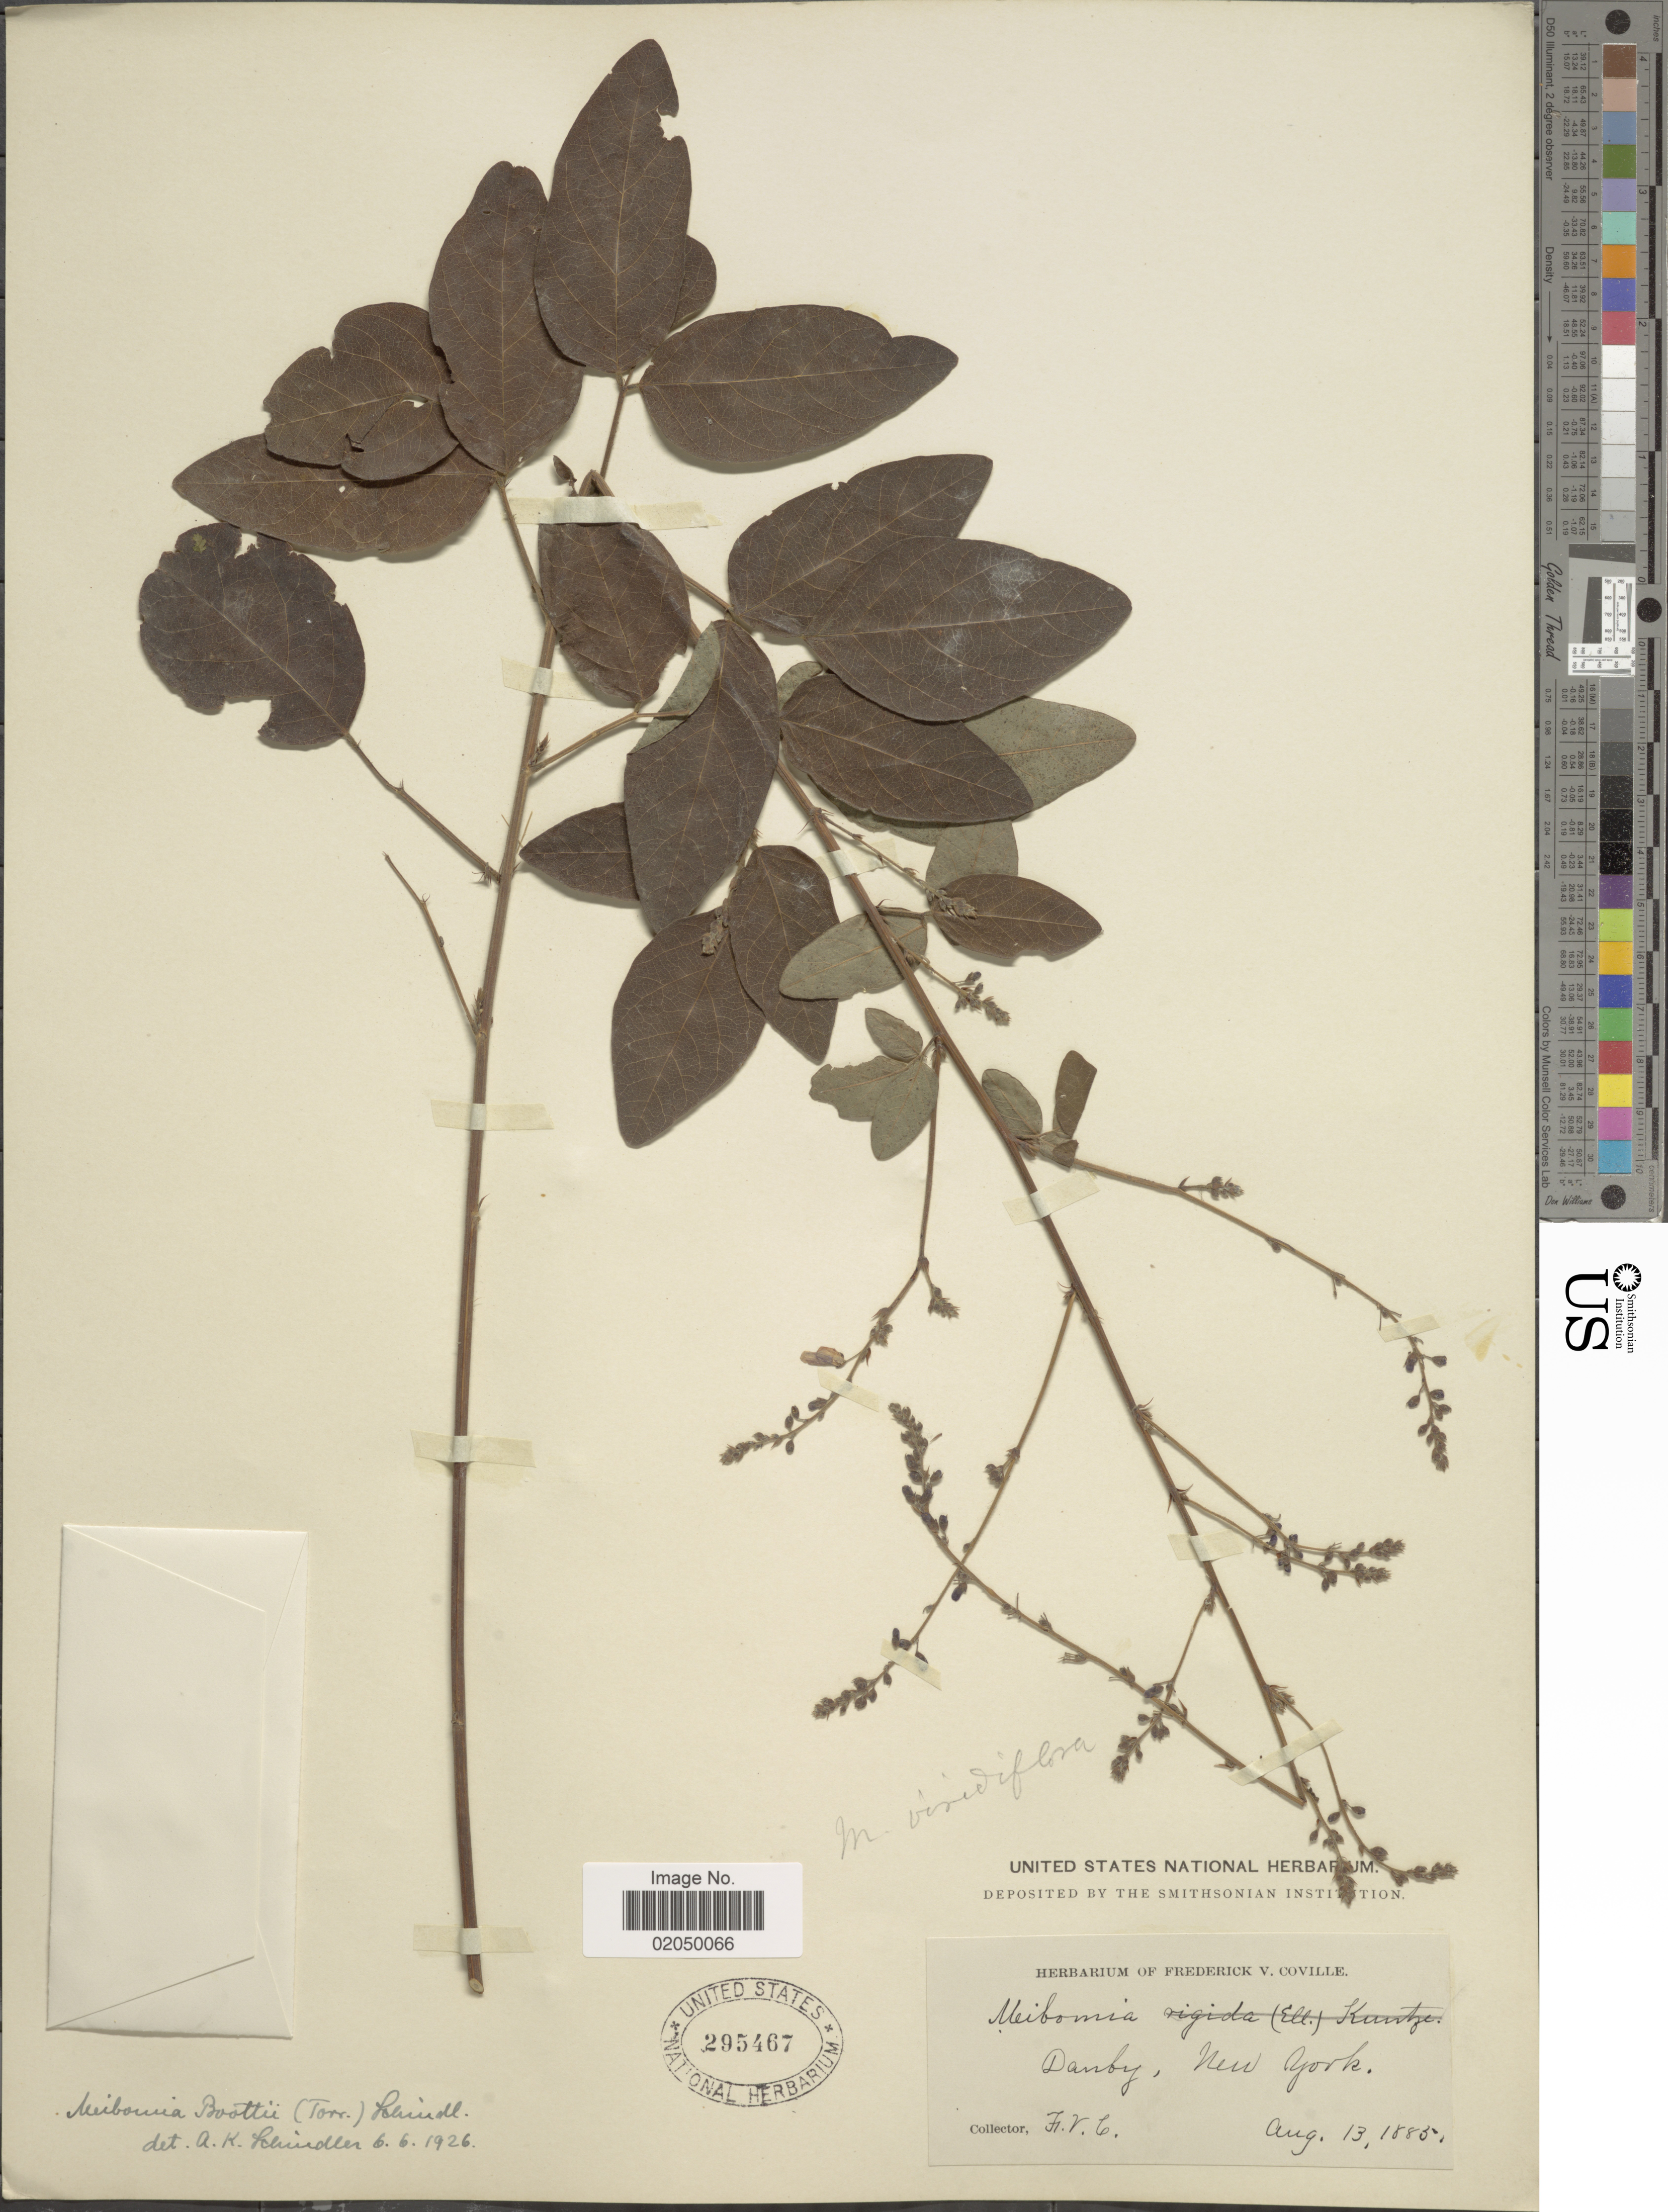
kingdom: Plantae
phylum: Tracheophyta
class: Magnoliopsida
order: Fabales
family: Fabaceae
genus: Desmodium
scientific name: Desmodium boottii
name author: S. Watson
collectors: F. V. Coville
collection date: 1885-08-13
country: United States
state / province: New York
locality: Danby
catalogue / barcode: US 295467